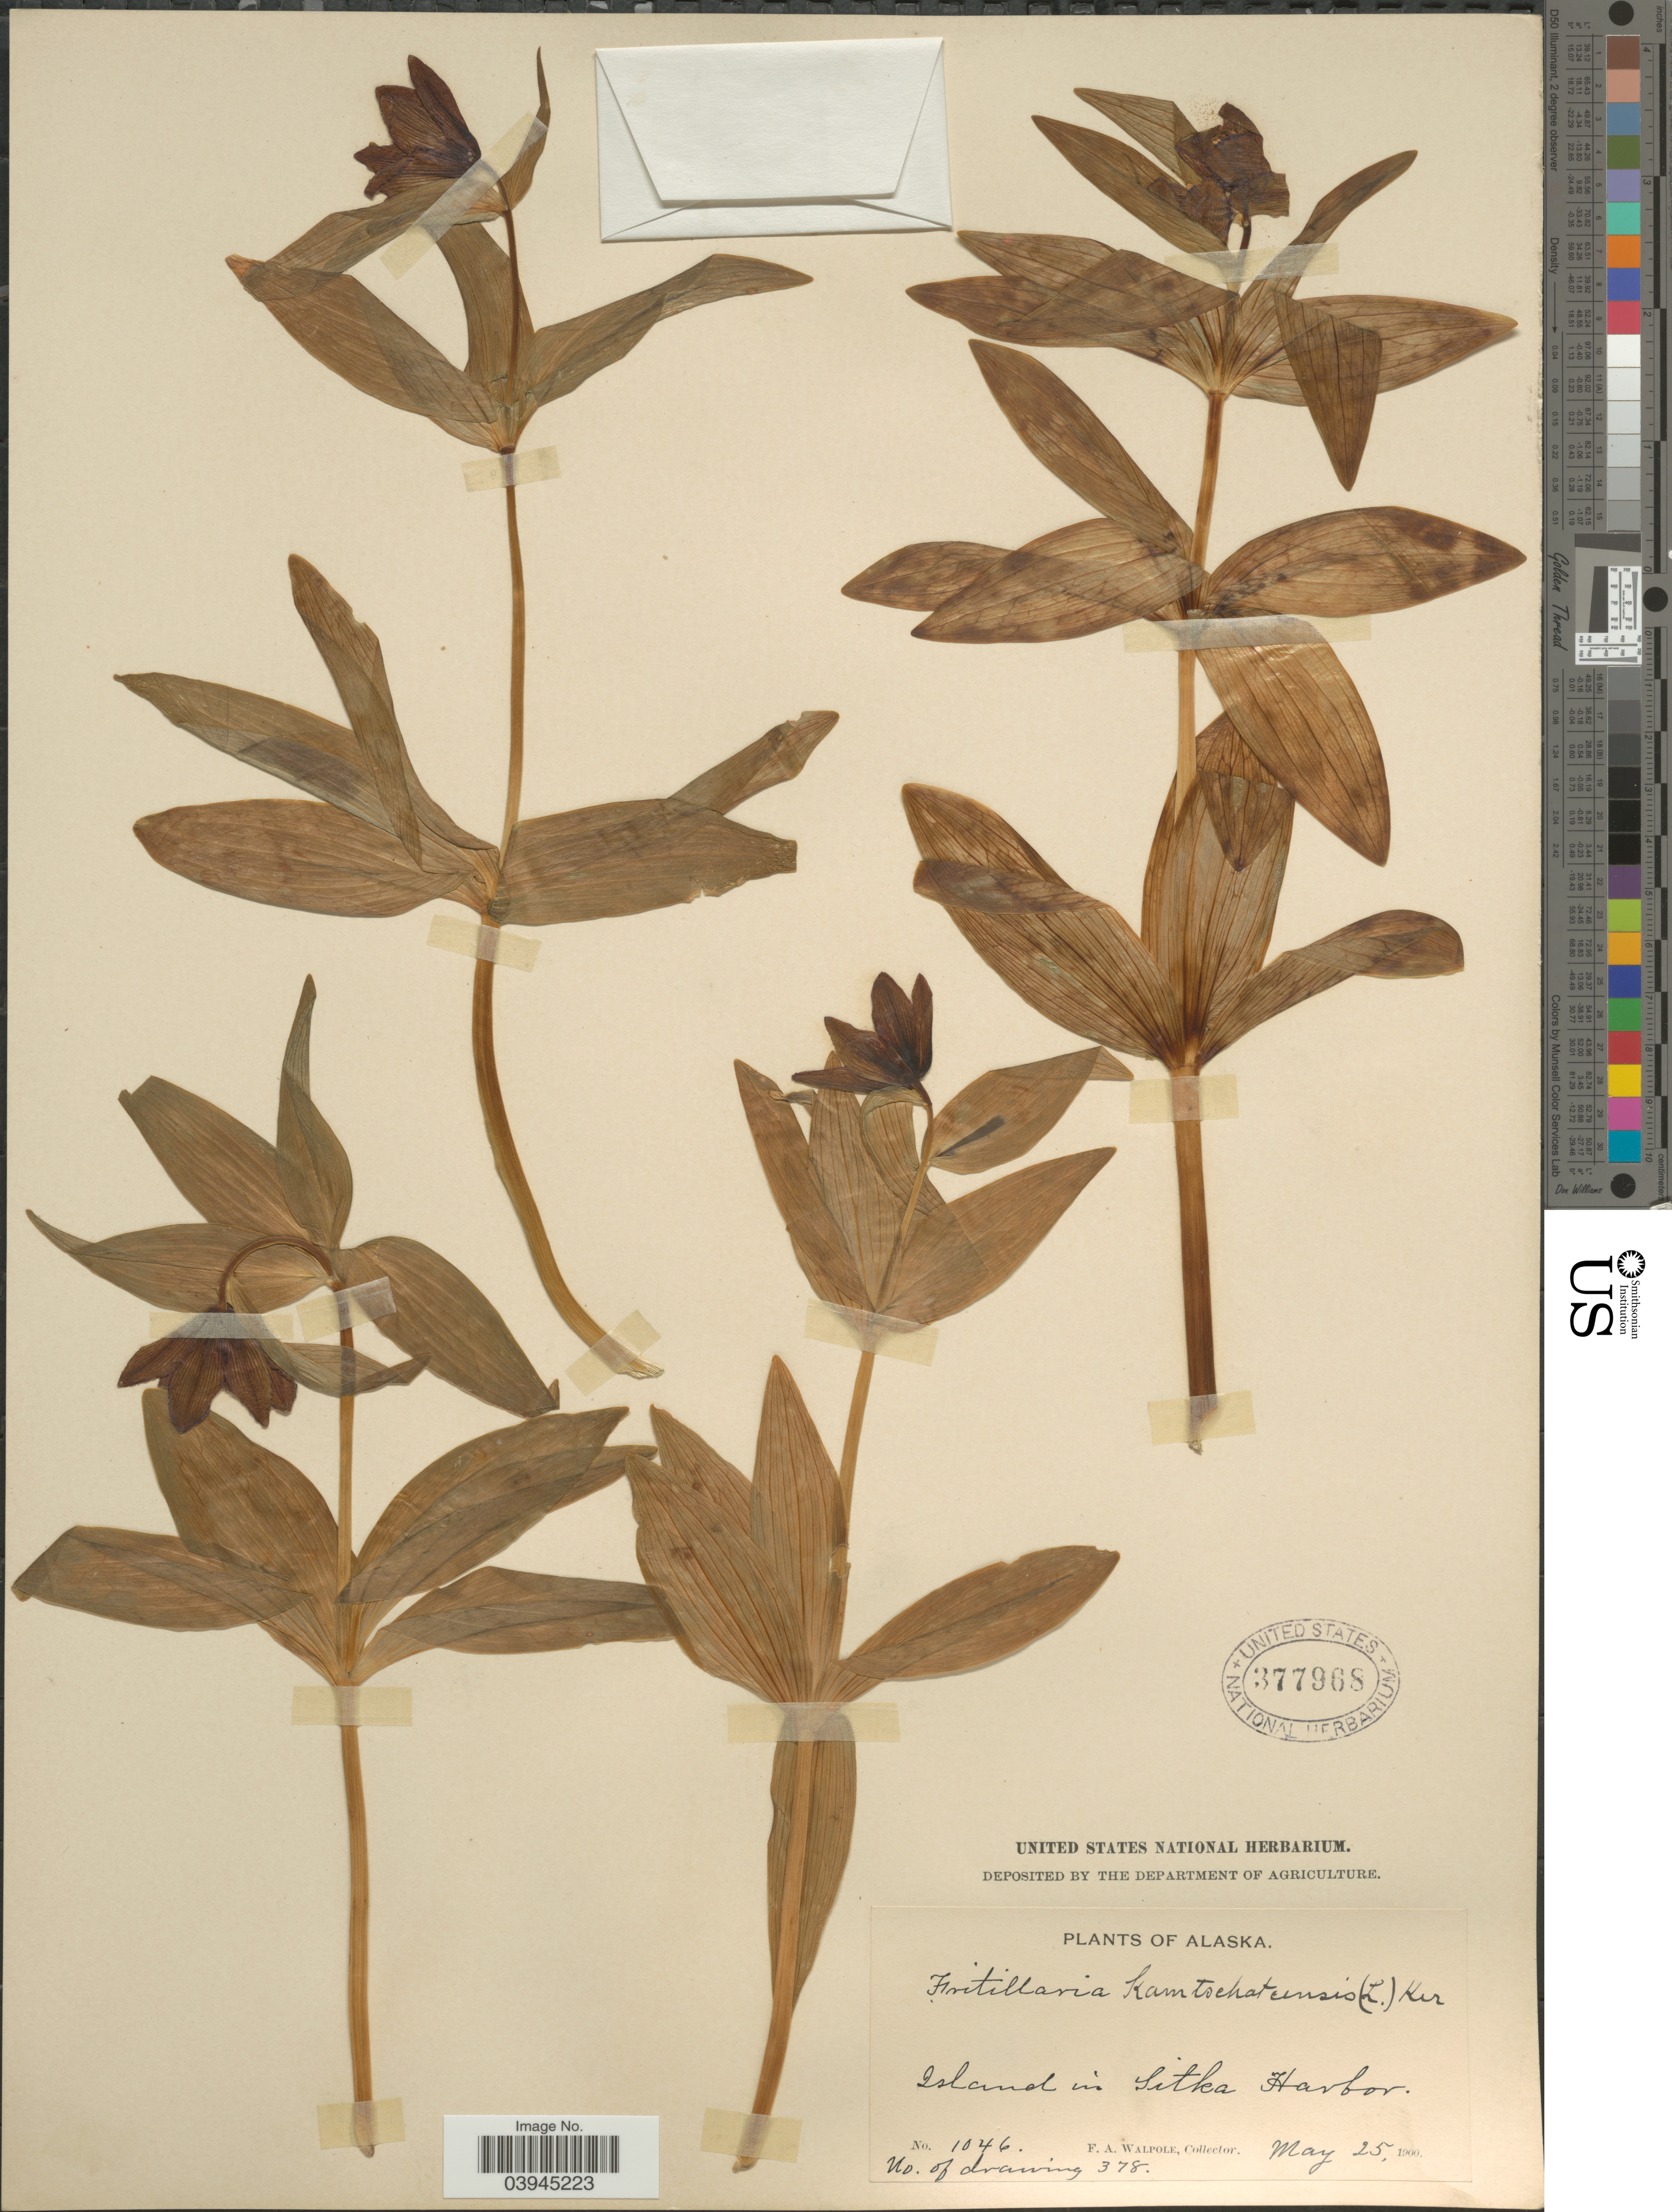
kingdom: Plantae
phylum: Tracheophyta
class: Liliopsida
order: Liliales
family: Liliaceae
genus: Fritillaria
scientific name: Fritillaria camschatcensis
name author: (L.) Ker Gawl.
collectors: F. Walpole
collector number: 1046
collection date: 1900-05-25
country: United States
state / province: Alaska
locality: Island in Sitka Harbor.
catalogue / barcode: US 377968